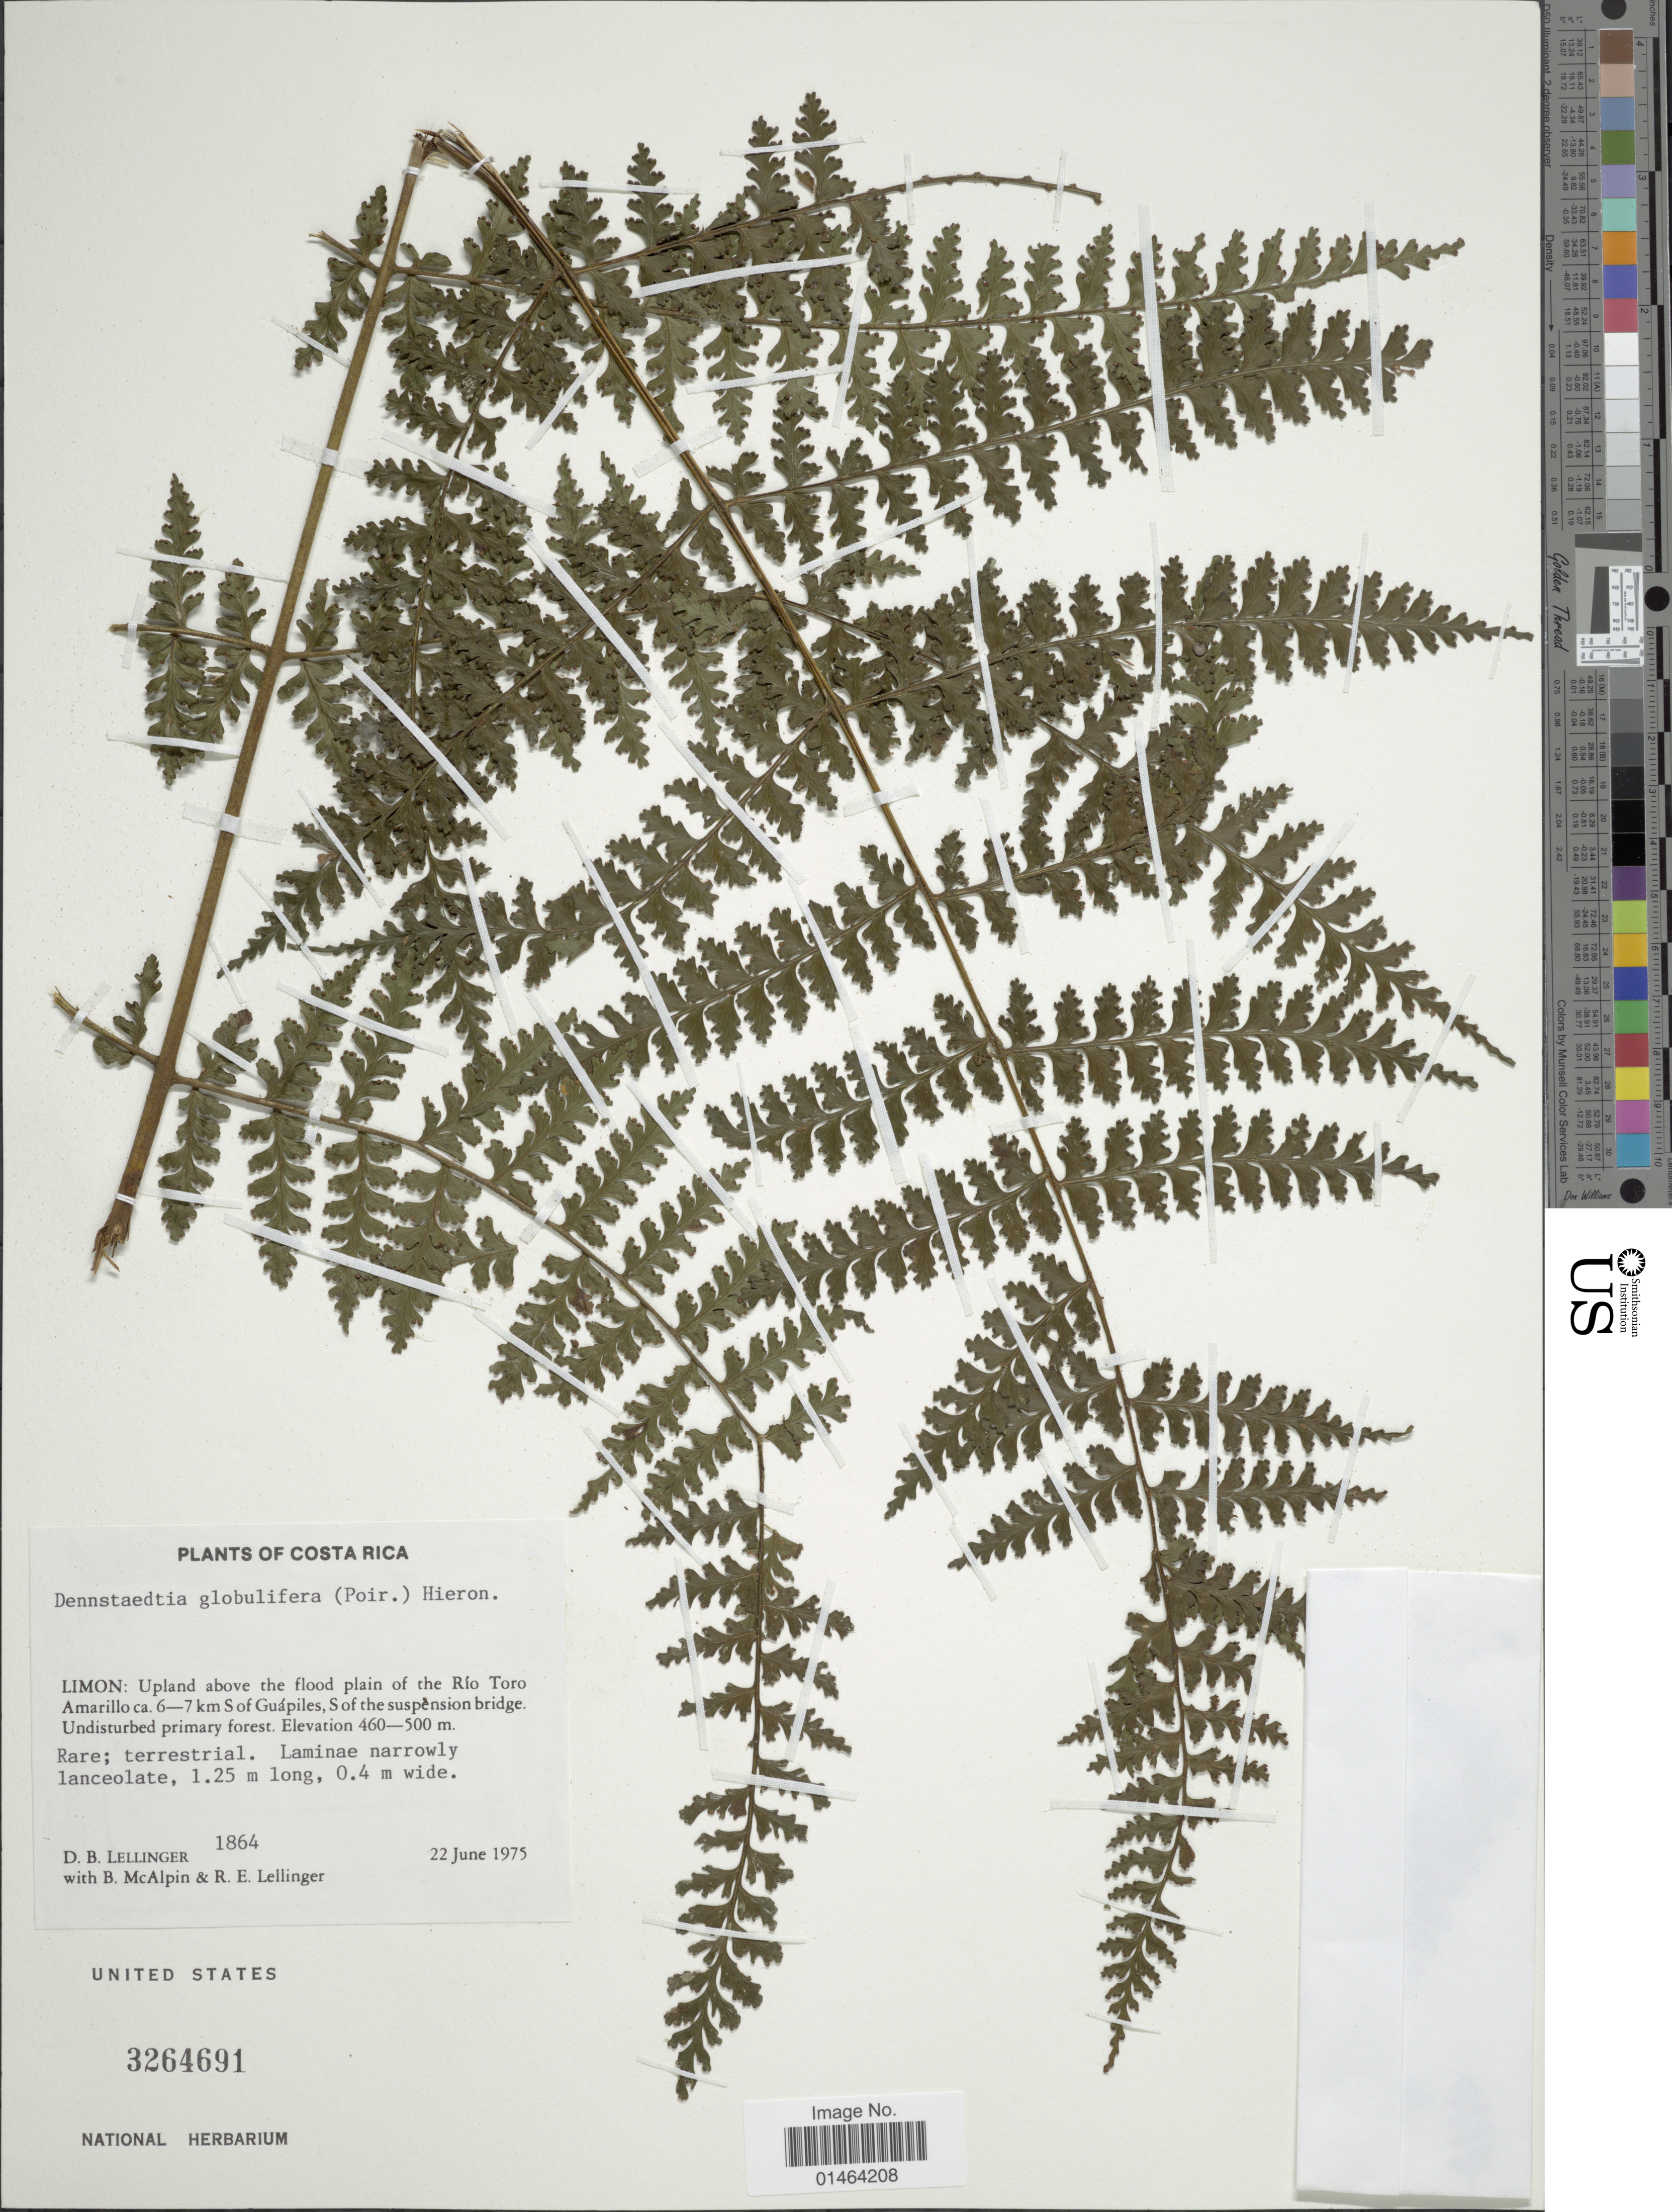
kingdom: Plantae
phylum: Tracheophyta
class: Polypodiopsida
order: Polypodiales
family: Dennstaedtiaceae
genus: Dennstaedtia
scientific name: Dennstaedtia globulifera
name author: (Poir.) Hieron.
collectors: D. B. Lellinger, B. McAlpin & R. E. Lellinger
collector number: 1864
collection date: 1975-06-22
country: Costa Rica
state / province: Limón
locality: Upland above the flood plain of the Río Toro Amarillo ca. 6-7 km S of Guápiles, S of the suspènsion bridge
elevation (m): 460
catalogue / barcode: US 3264691